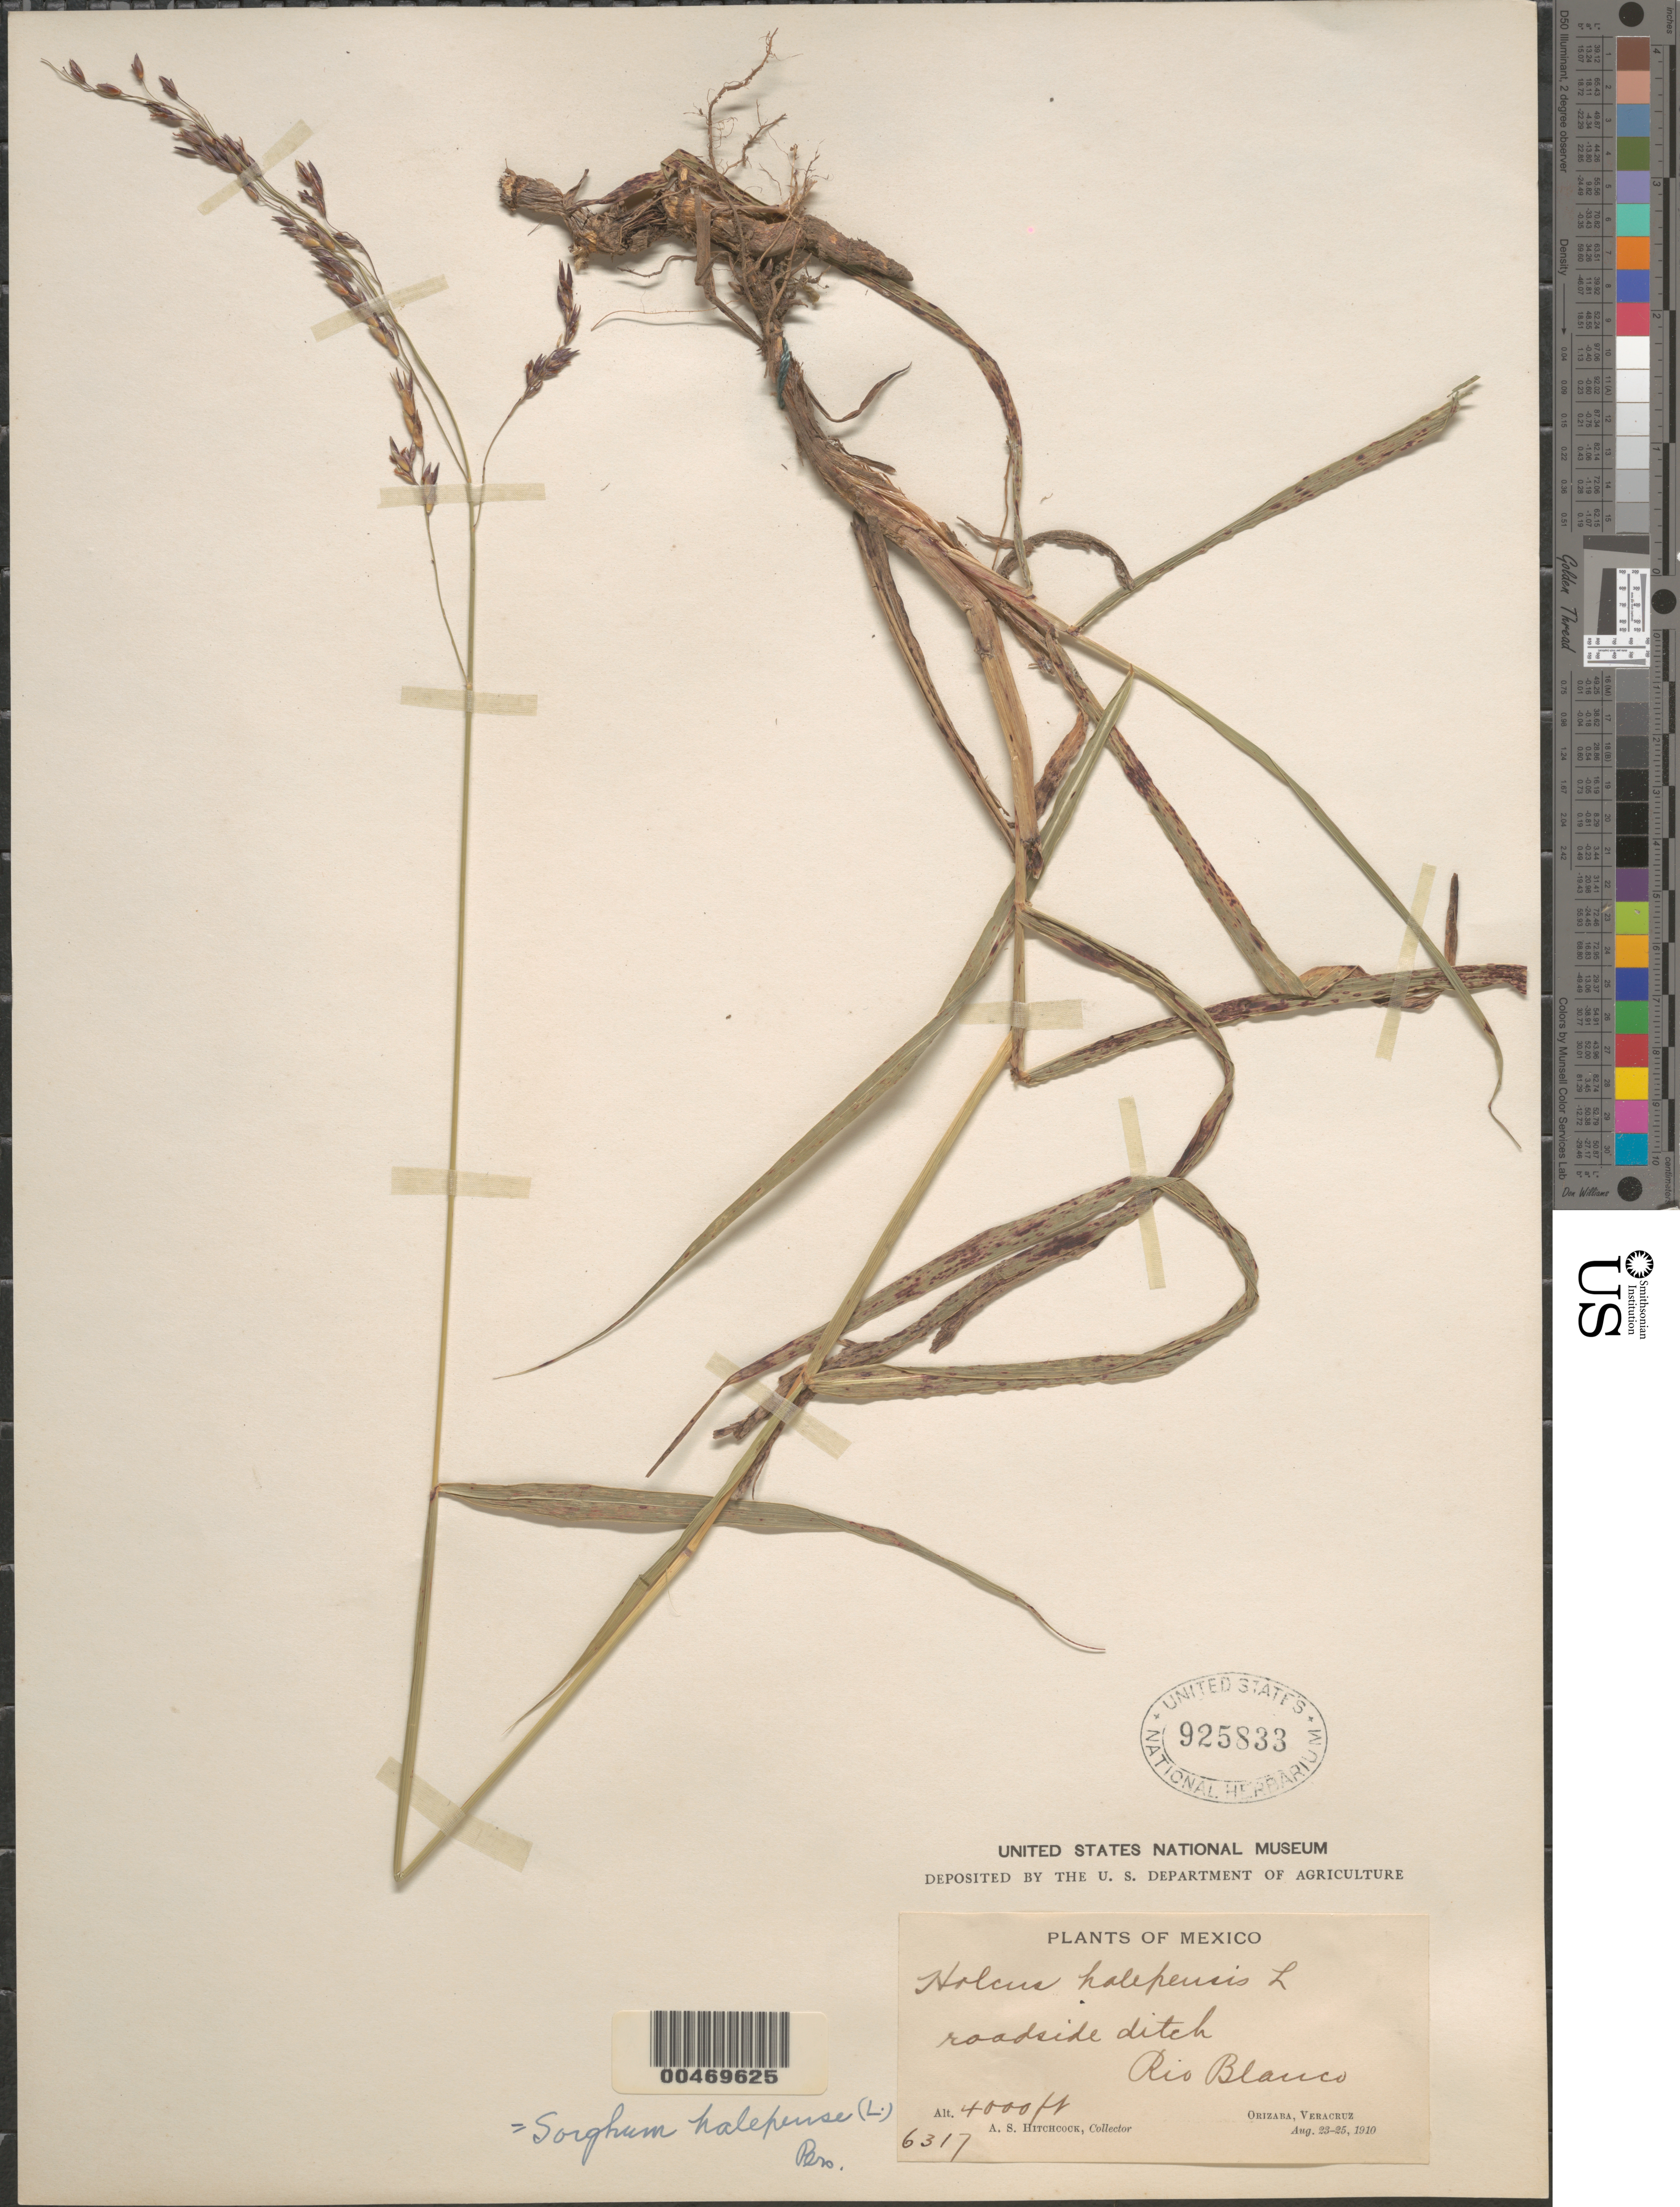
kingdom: Plantae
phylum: Tracheophyta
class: Liliopsida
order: Poales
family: Poaceae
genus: Sorghum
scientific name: Sorghum halepense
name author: (L.) Pers.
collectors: A. S. Hitchcock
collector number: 6317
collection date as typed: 23 Aug 1910 to 25 Aug 1910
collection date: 1910-08-23/1910-08-25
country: Mexico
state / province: Veracruz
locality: Rio Blanco, Orizaba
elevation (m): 1219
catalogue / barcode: US 925833